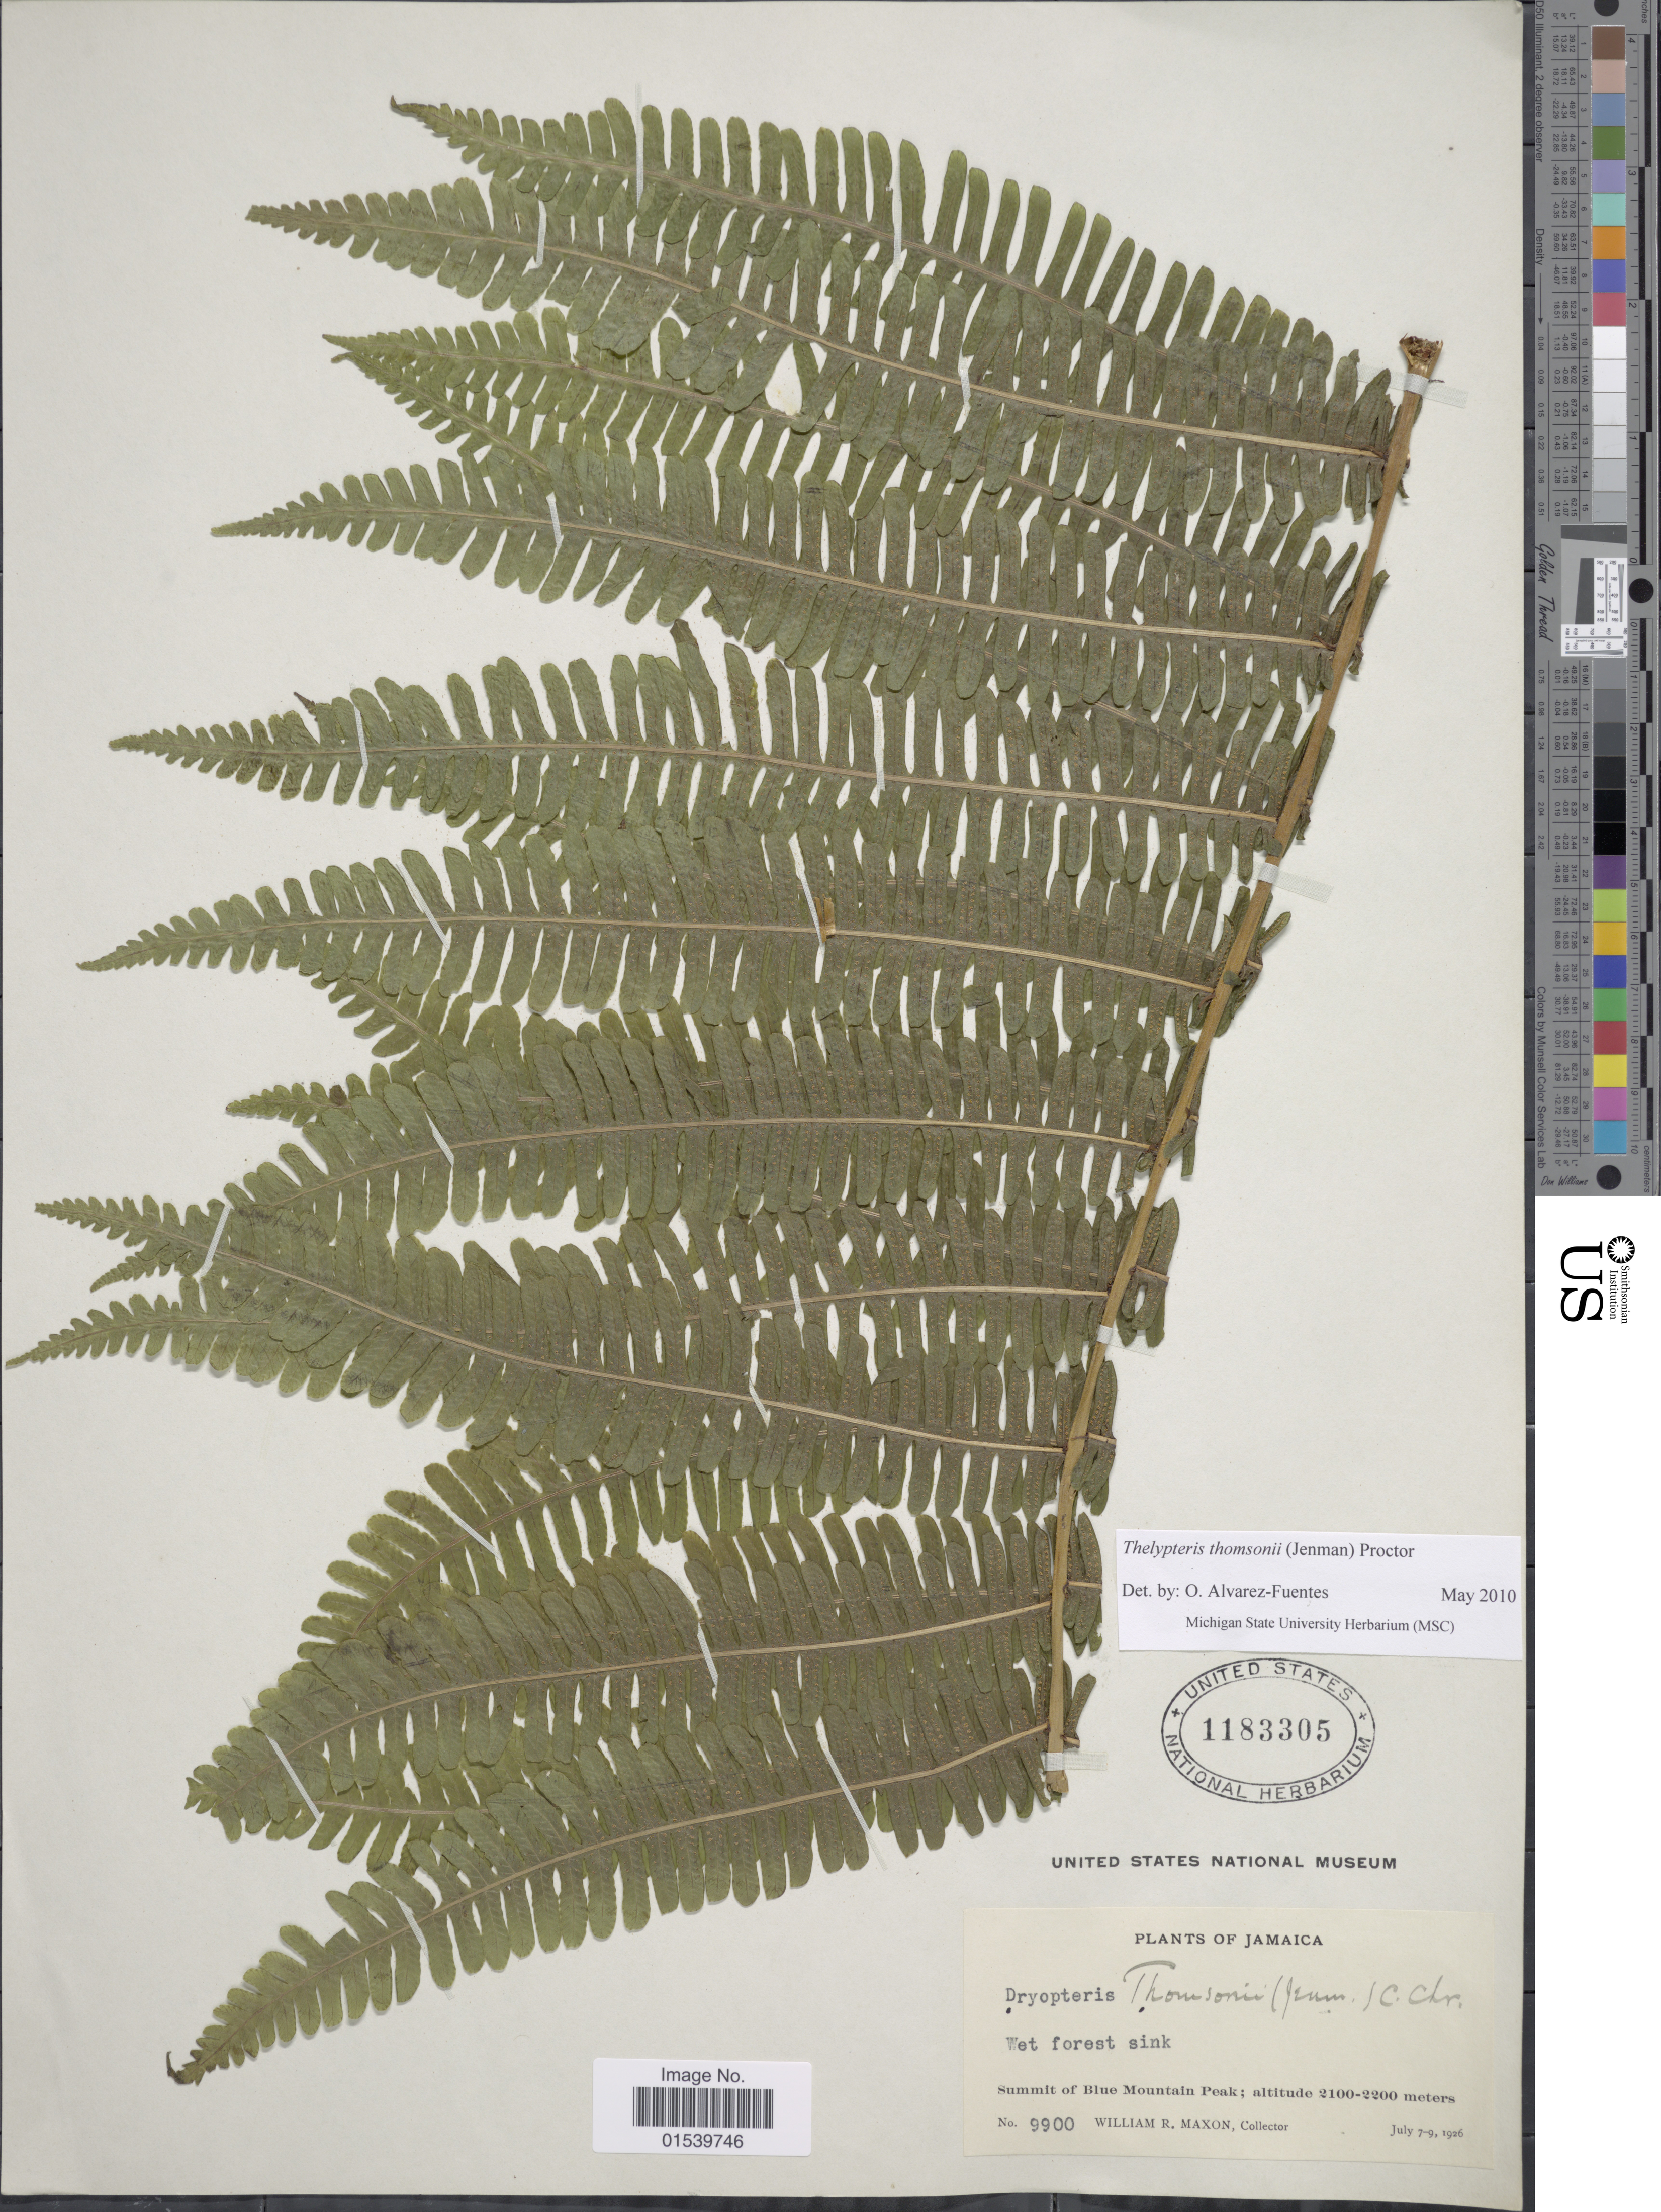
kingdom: Plantae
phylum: Tracheophyta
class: Polypodiopsida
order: Polypodiales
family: Thelypteridaceae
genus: Amauropelta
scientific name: Amauropelta thomsonii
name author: (Jenman) Pic. Serm.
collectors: W. R. Maxon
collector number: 9900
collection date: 1926-07-07/1926-07-09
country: Jamaica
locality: Wet forest sink, Summit of Blue Mountain Peak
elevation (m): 2100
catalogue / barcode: US 1183305